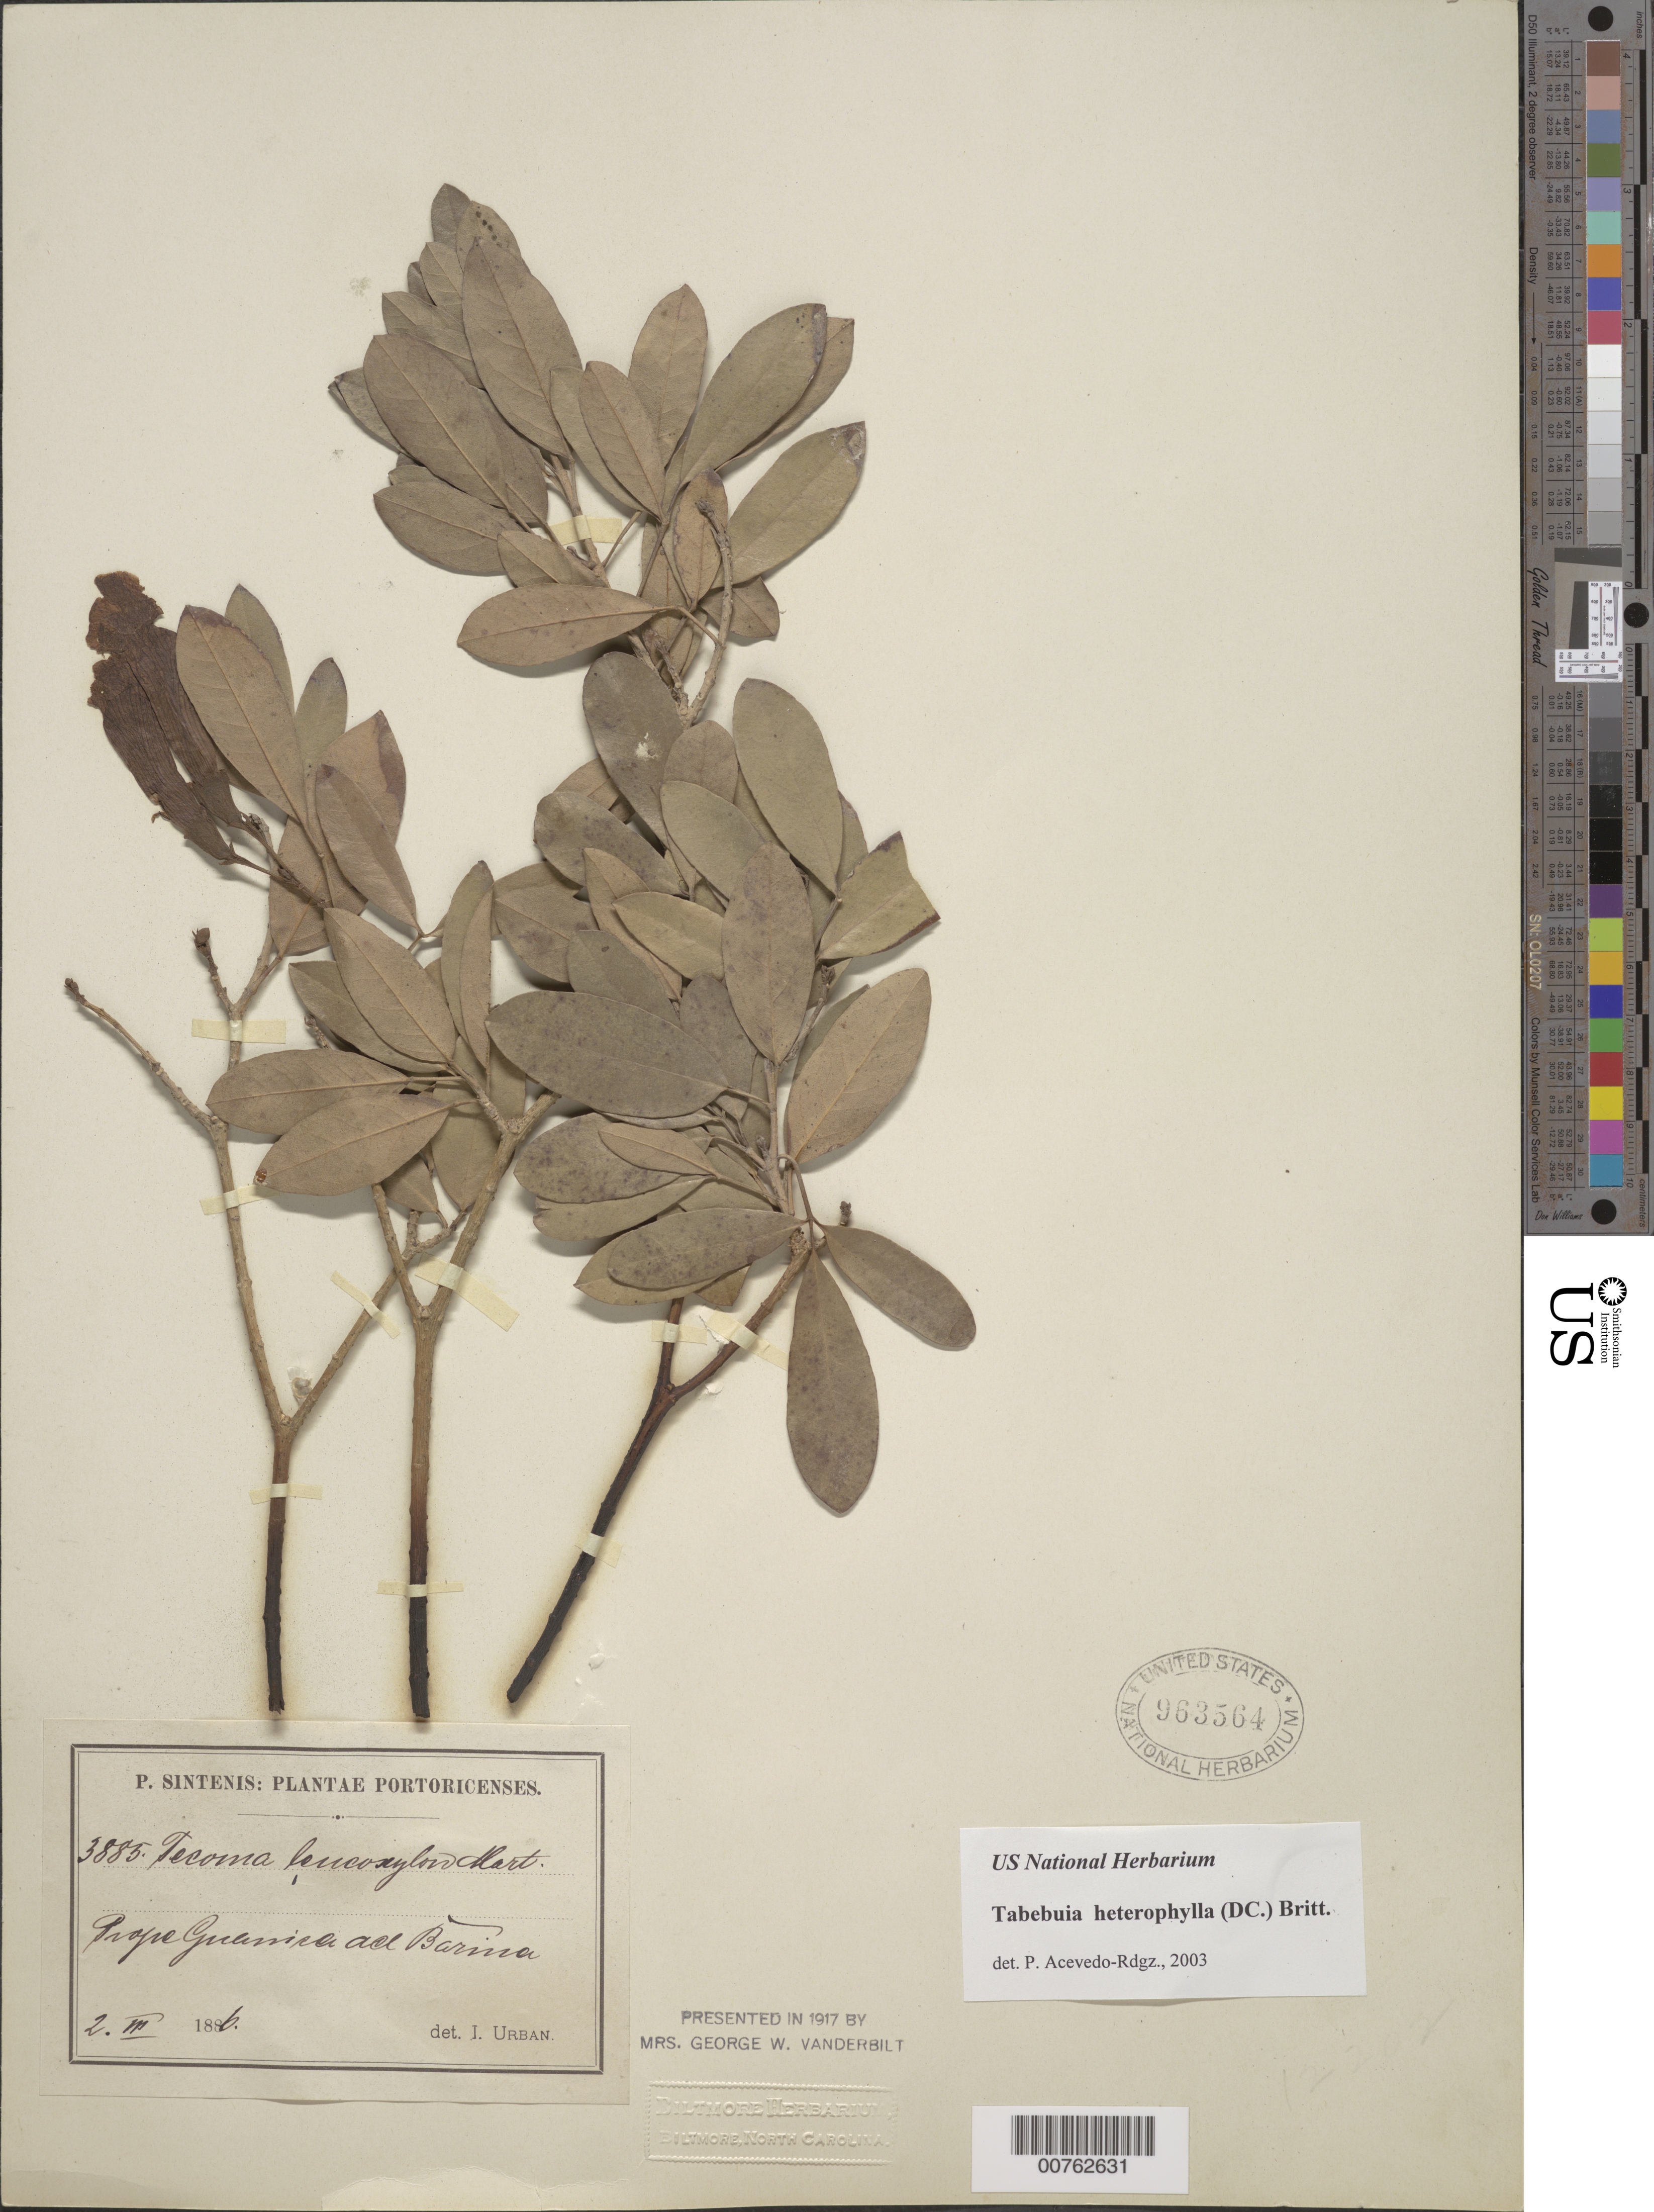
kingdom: Plantae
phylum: Tracheophyta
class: Magnoliopsida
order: Lamiales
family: Bignoniaceae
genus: Tabebuia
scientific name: Tabebuia heterophylla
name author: (DC.) Britton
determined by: Acevedo-Rodríguez, P., (BOT), Smithsonian Institution - National Museum of Natural History (UNITED STATES)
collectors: P. Sintenis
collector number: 3885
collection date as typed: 02 Mar 1886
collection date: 1886-03-02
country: Puerto Rico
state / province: Guánica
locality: Prope Guanica ad Barina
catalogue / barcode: US 963564